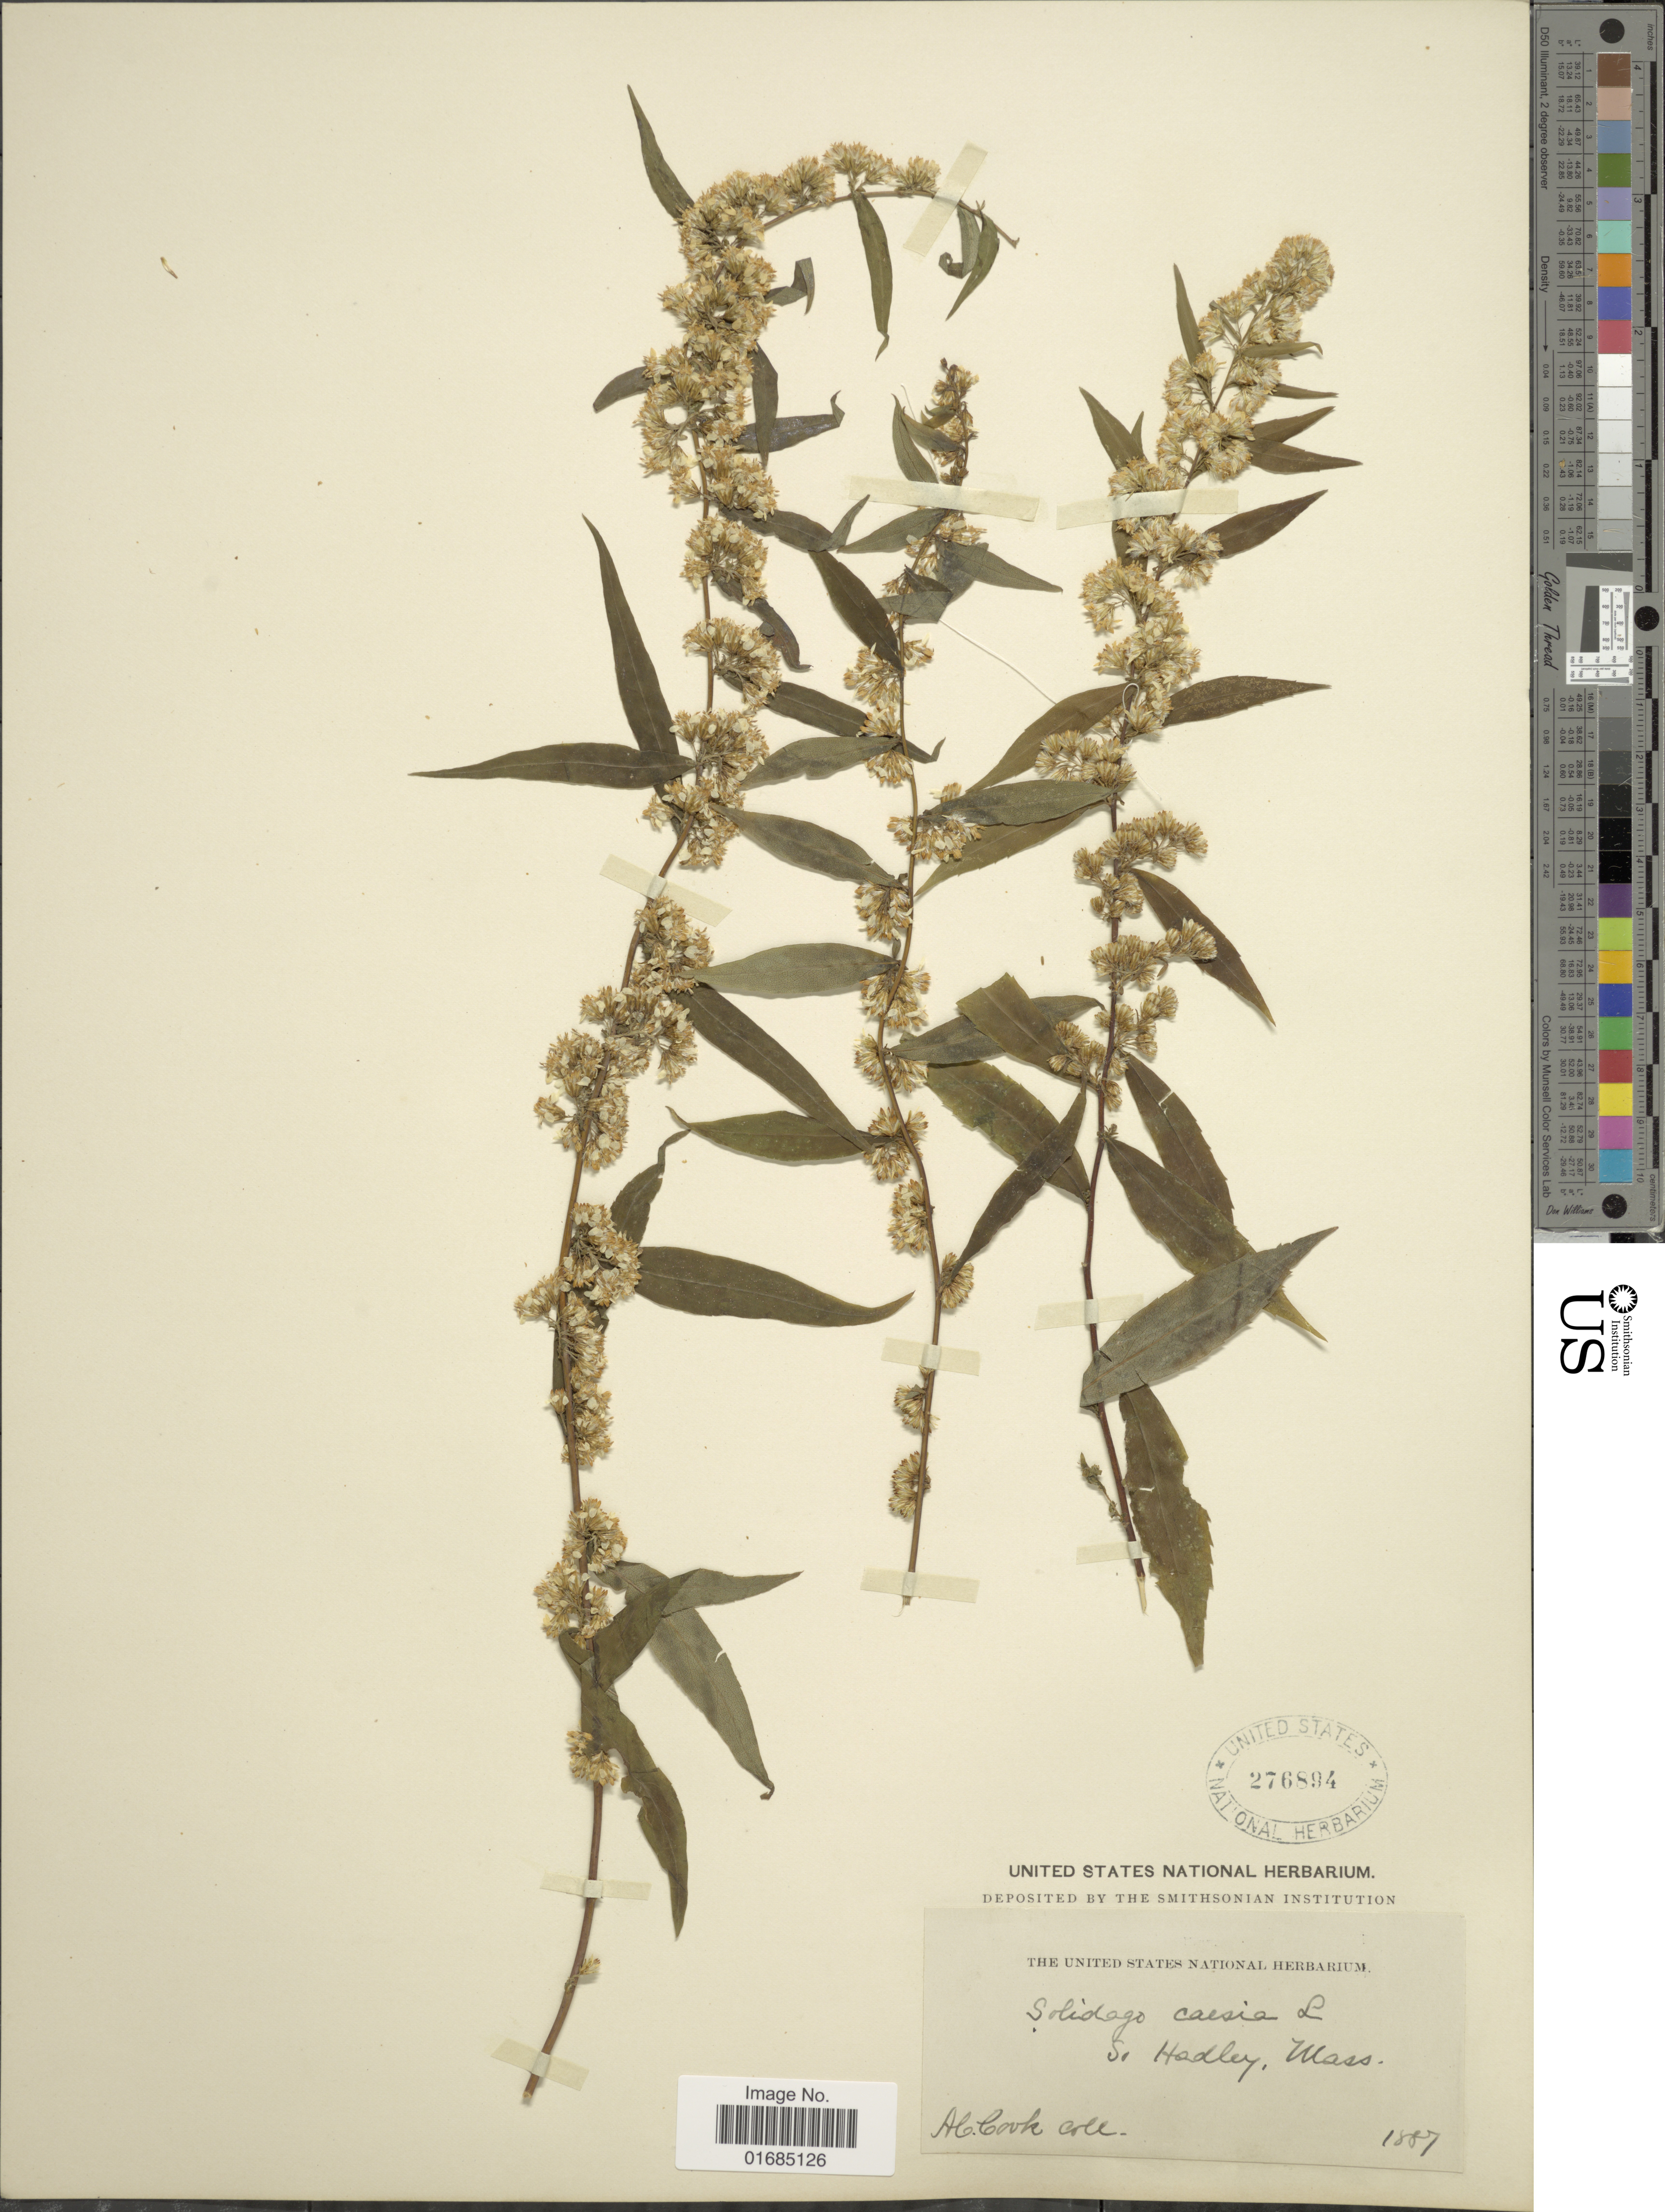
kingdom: Plantae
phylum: Tracheophyta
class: Magnoliopsida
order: Asterales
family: Asteraceae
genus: Solidago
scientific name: Solidago caesia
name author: L.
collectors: Alice C. Cook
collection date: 1887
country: United States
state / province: Massachusetts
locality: S. Hadley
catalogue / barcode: US 276894